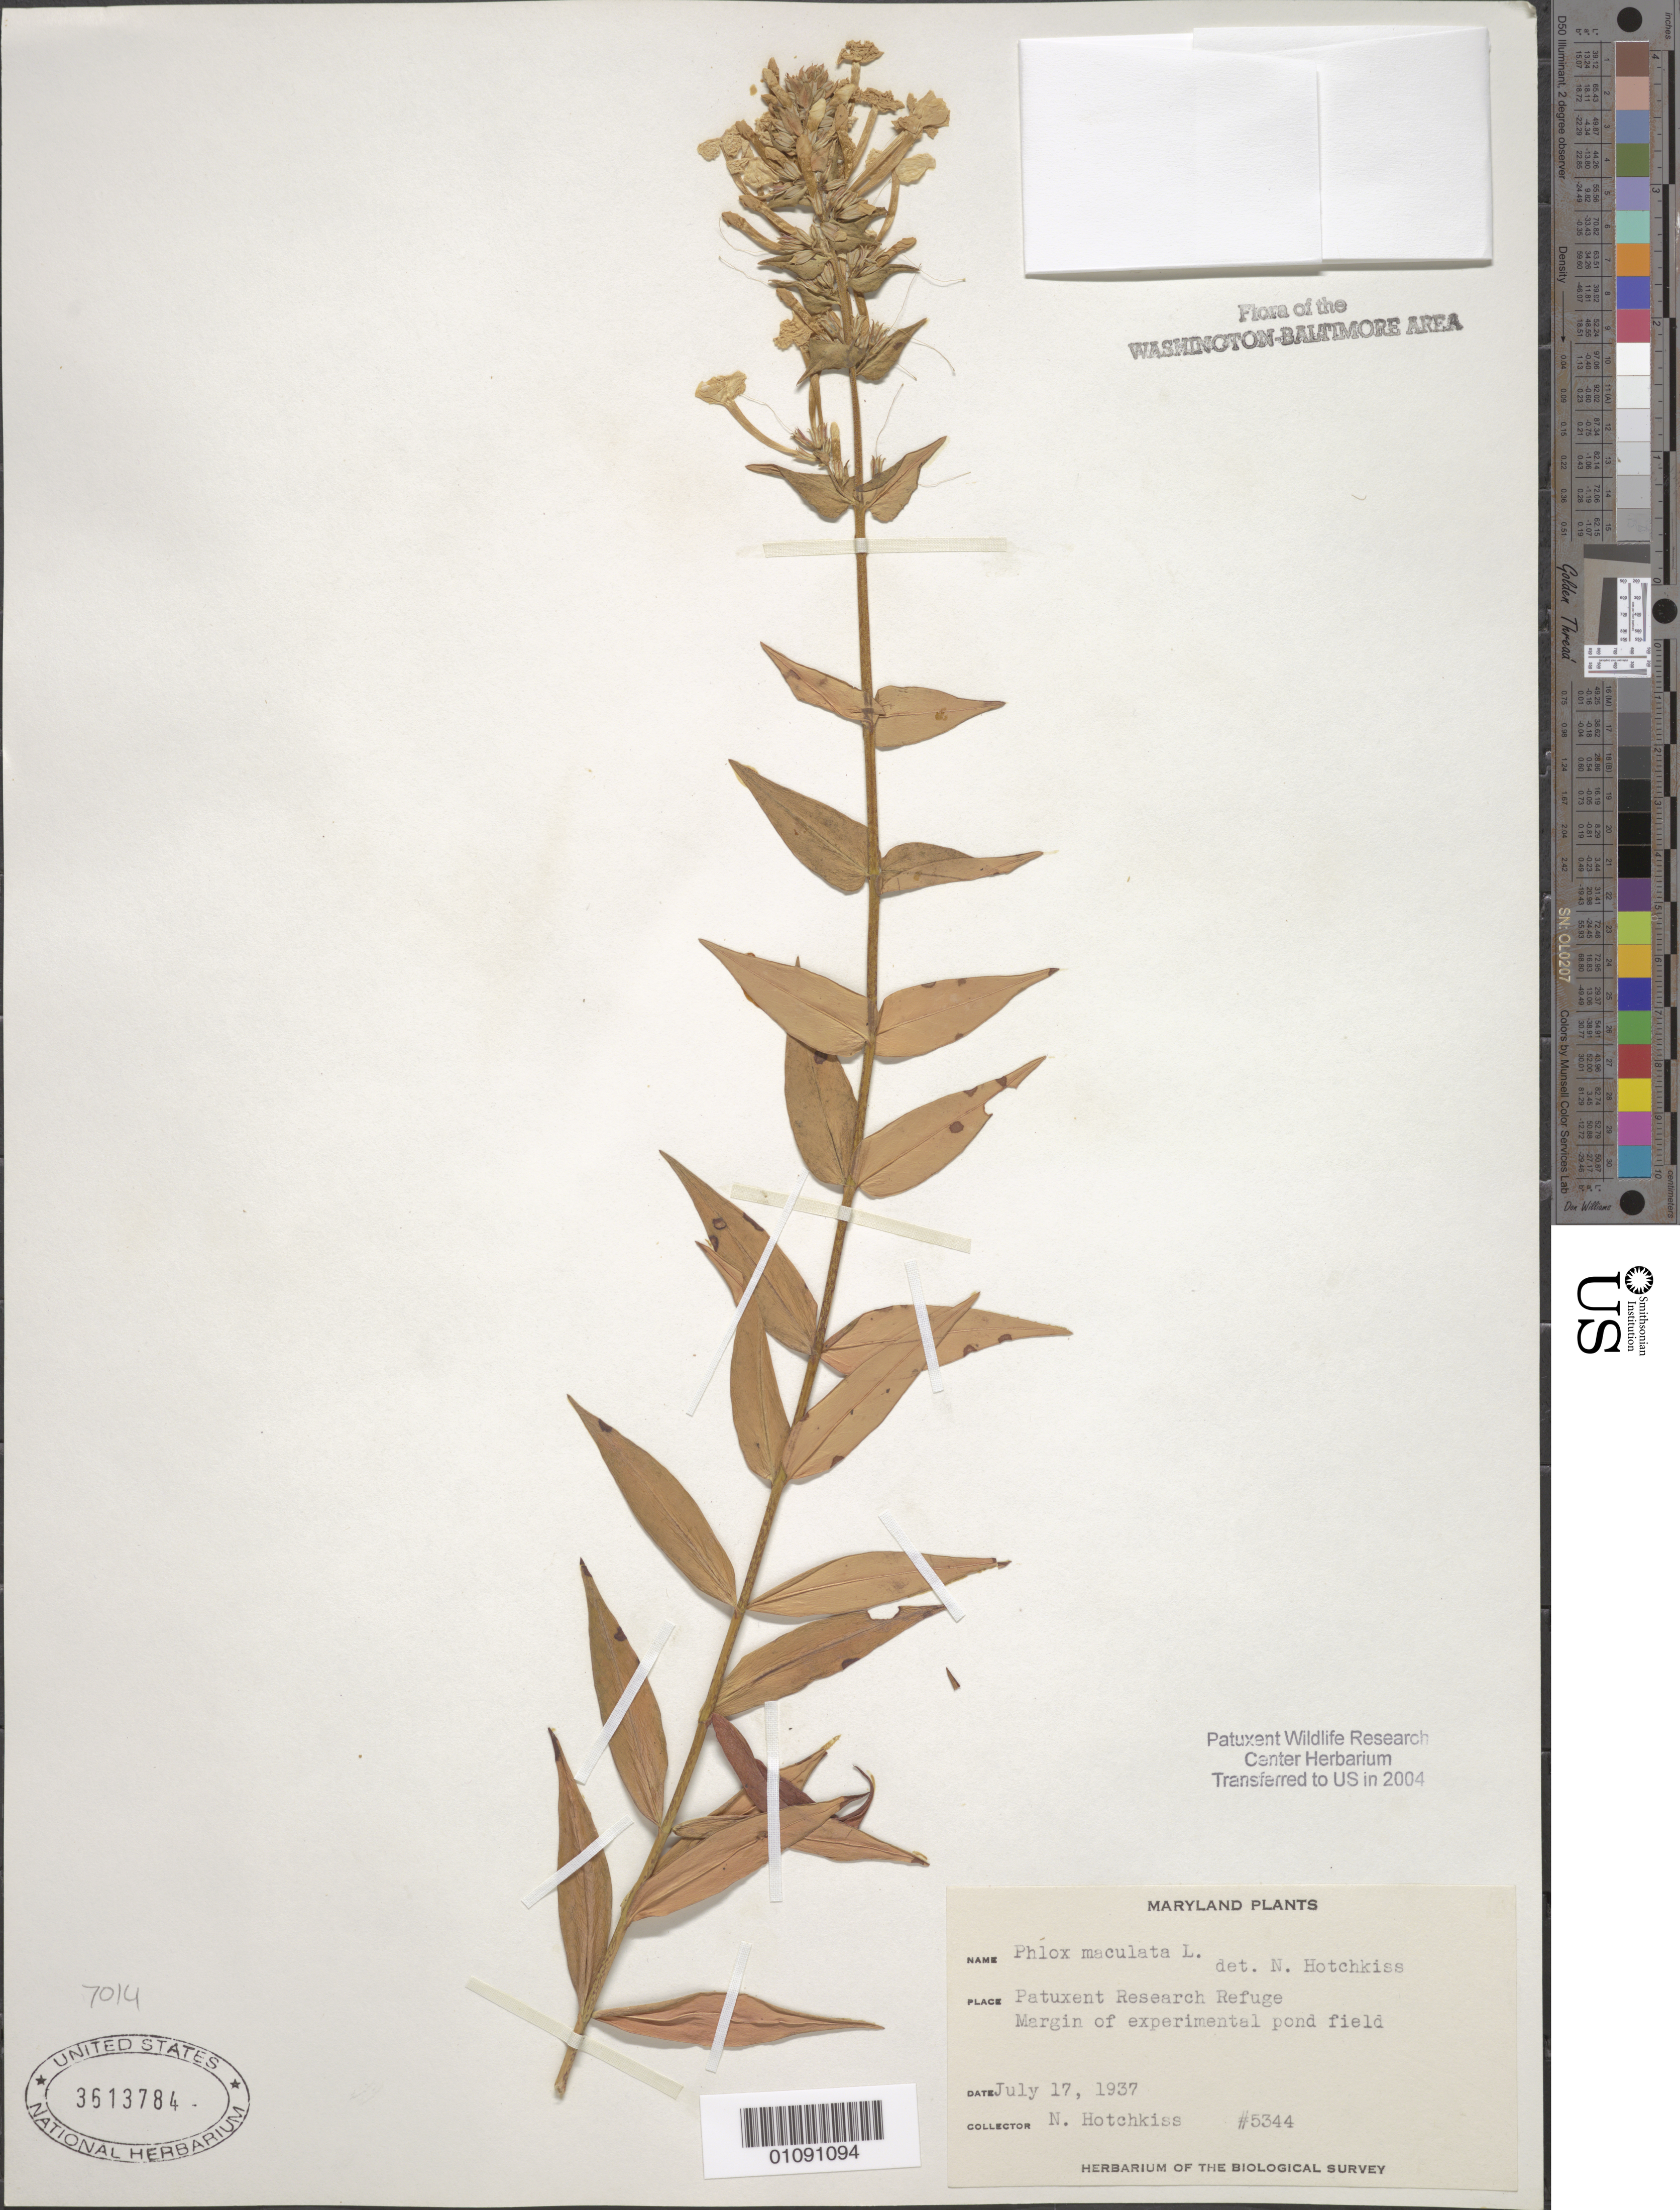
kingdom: Plantae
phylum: Tracheophyta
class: Magnoliopsida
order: Ericales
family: Polemoniaceae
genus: Phlox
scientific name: Phlox maculata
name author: L.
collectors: N. Hotchkiss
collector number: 5344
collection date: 1937-07-17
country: United States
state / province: Maryland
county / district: Prince George's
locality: Patuxent Wildlife Refuge.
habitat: Margin of experimental pond field.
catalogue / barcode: US 3613784